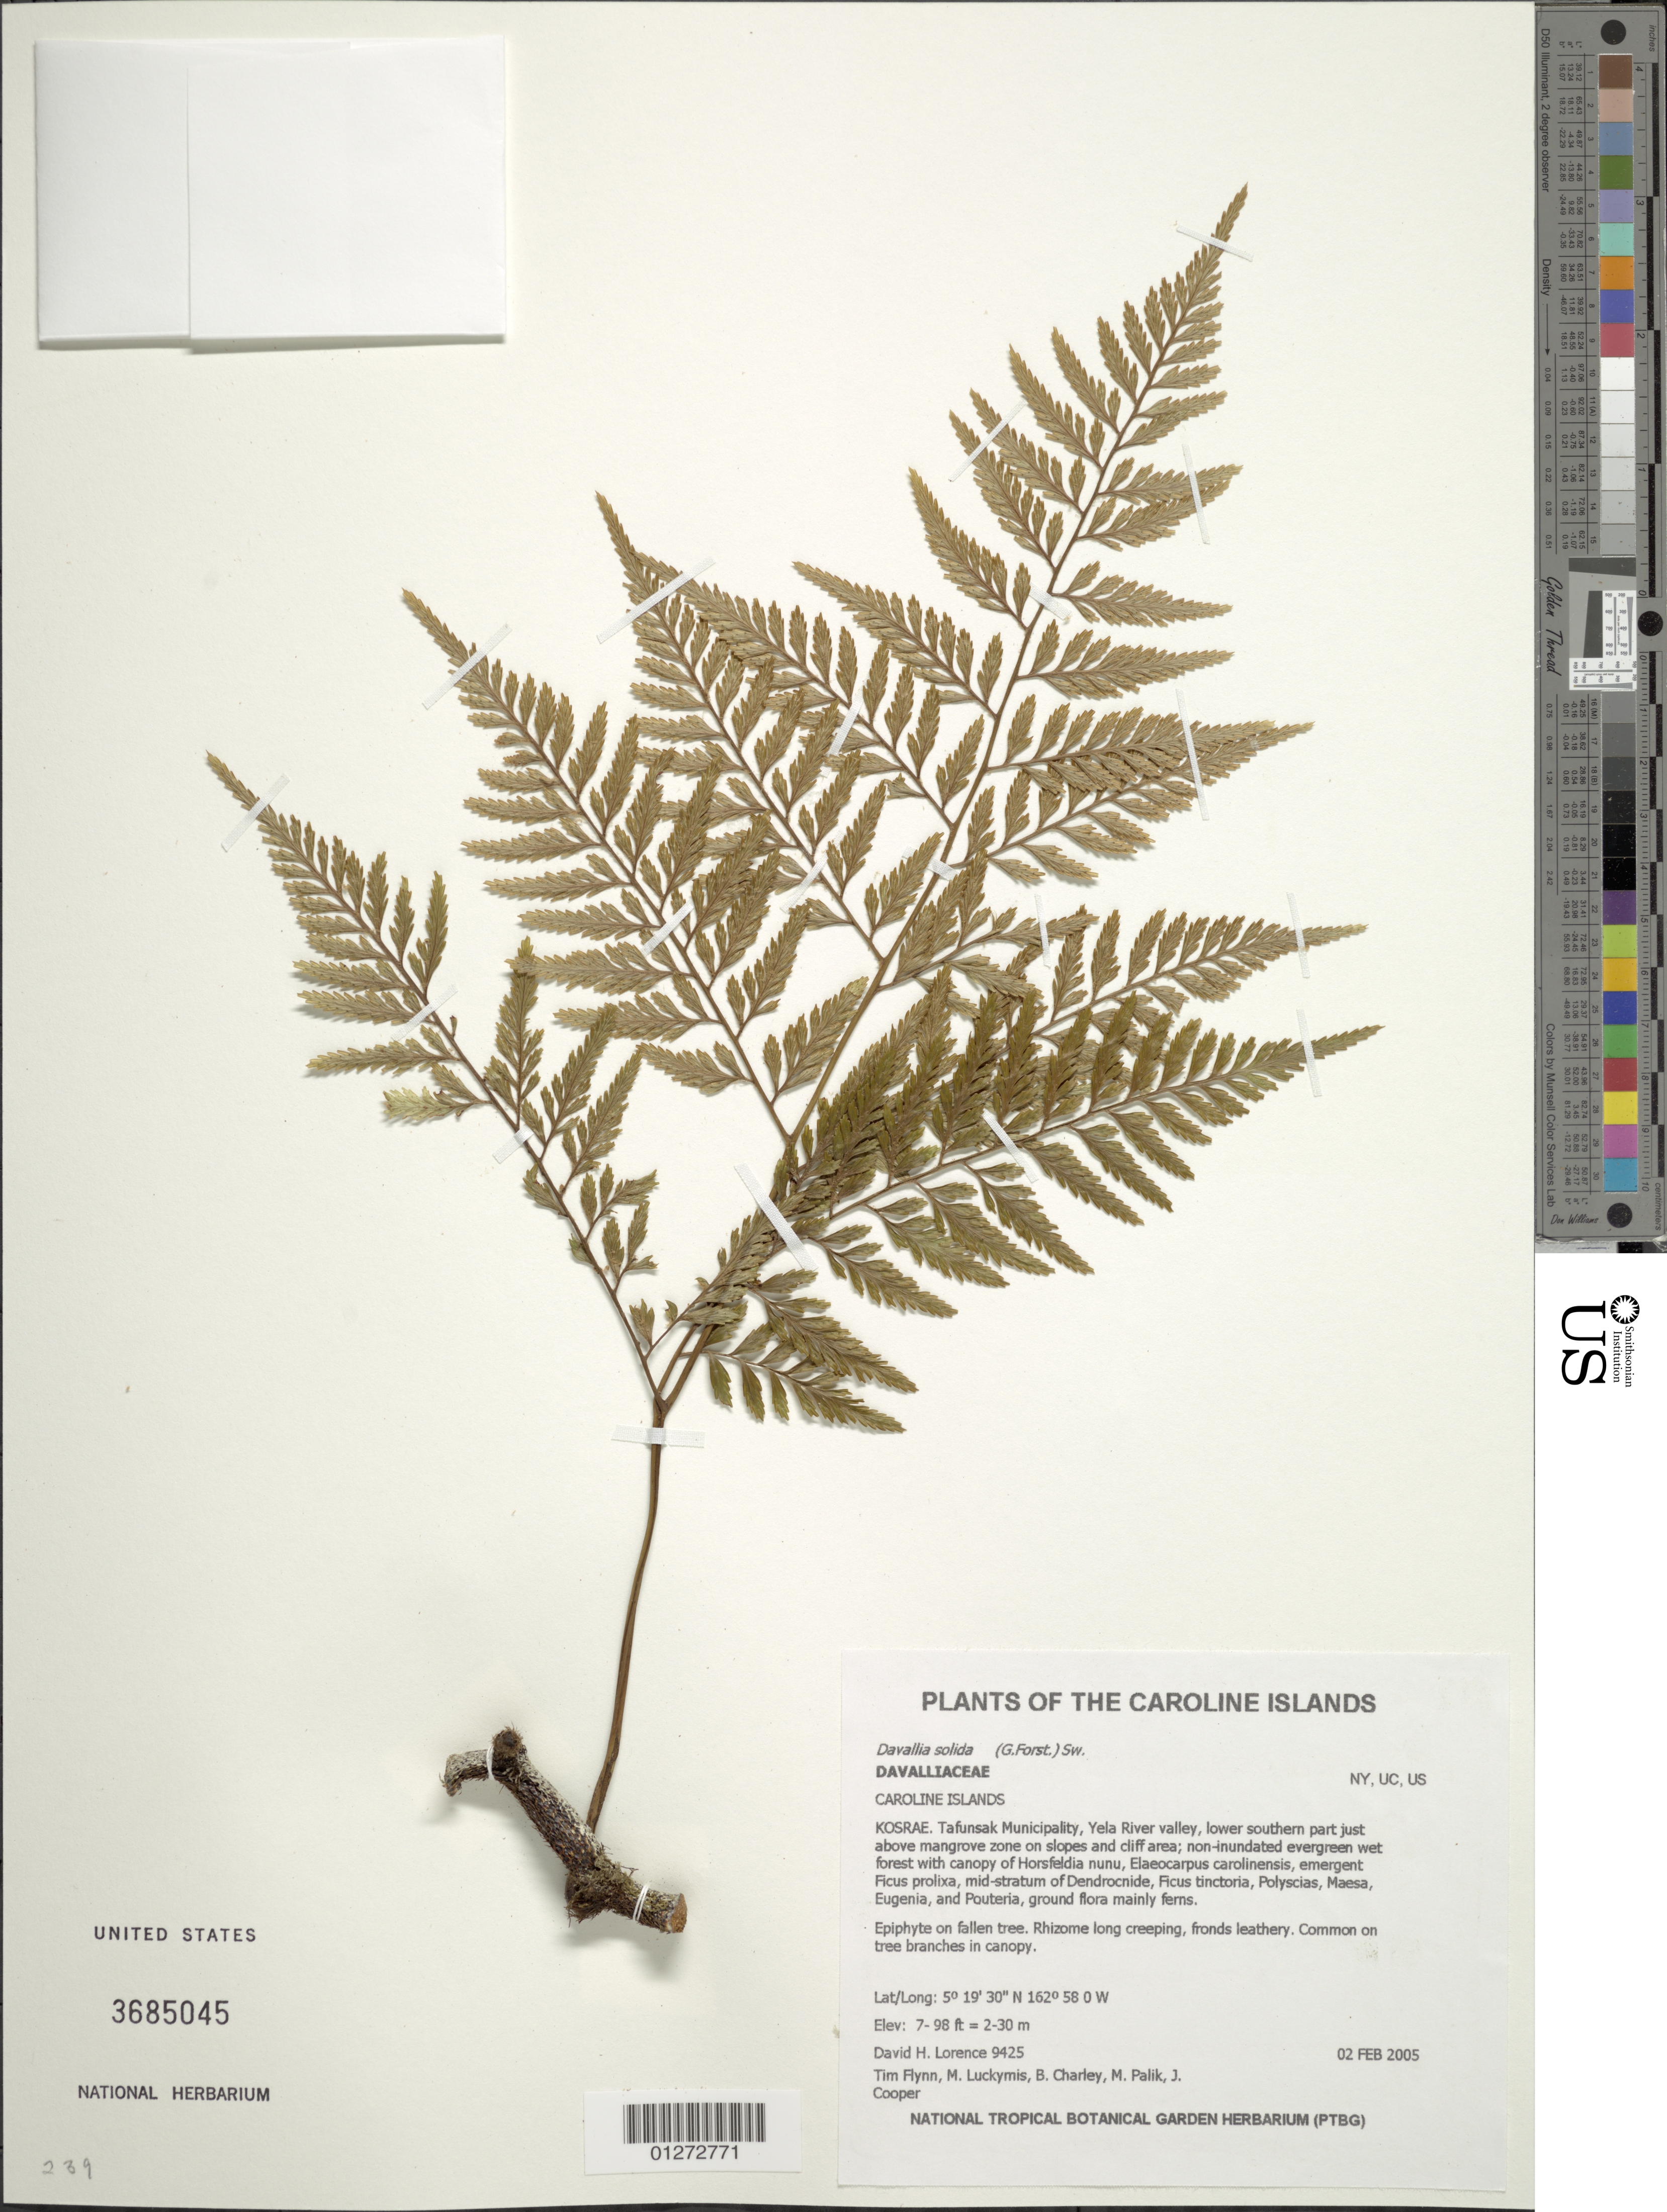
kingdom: Plantae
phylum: Tracheophyta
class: Polypodiopsida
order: Polypodiales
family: Davalliaceae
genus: Davallia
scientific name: Davallia solida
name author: (G. Forst.) Sw.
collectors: D. Lorence, T. Flynn, M. Luckymis, B. Charley & M. Palik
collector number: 9425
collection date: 2005-02-02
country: Micronesia, Federated States of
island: Kosrae [Kusaie]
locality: Tafunsak Municipality.Yela River valley.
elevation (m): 2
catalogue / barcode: US 3685045